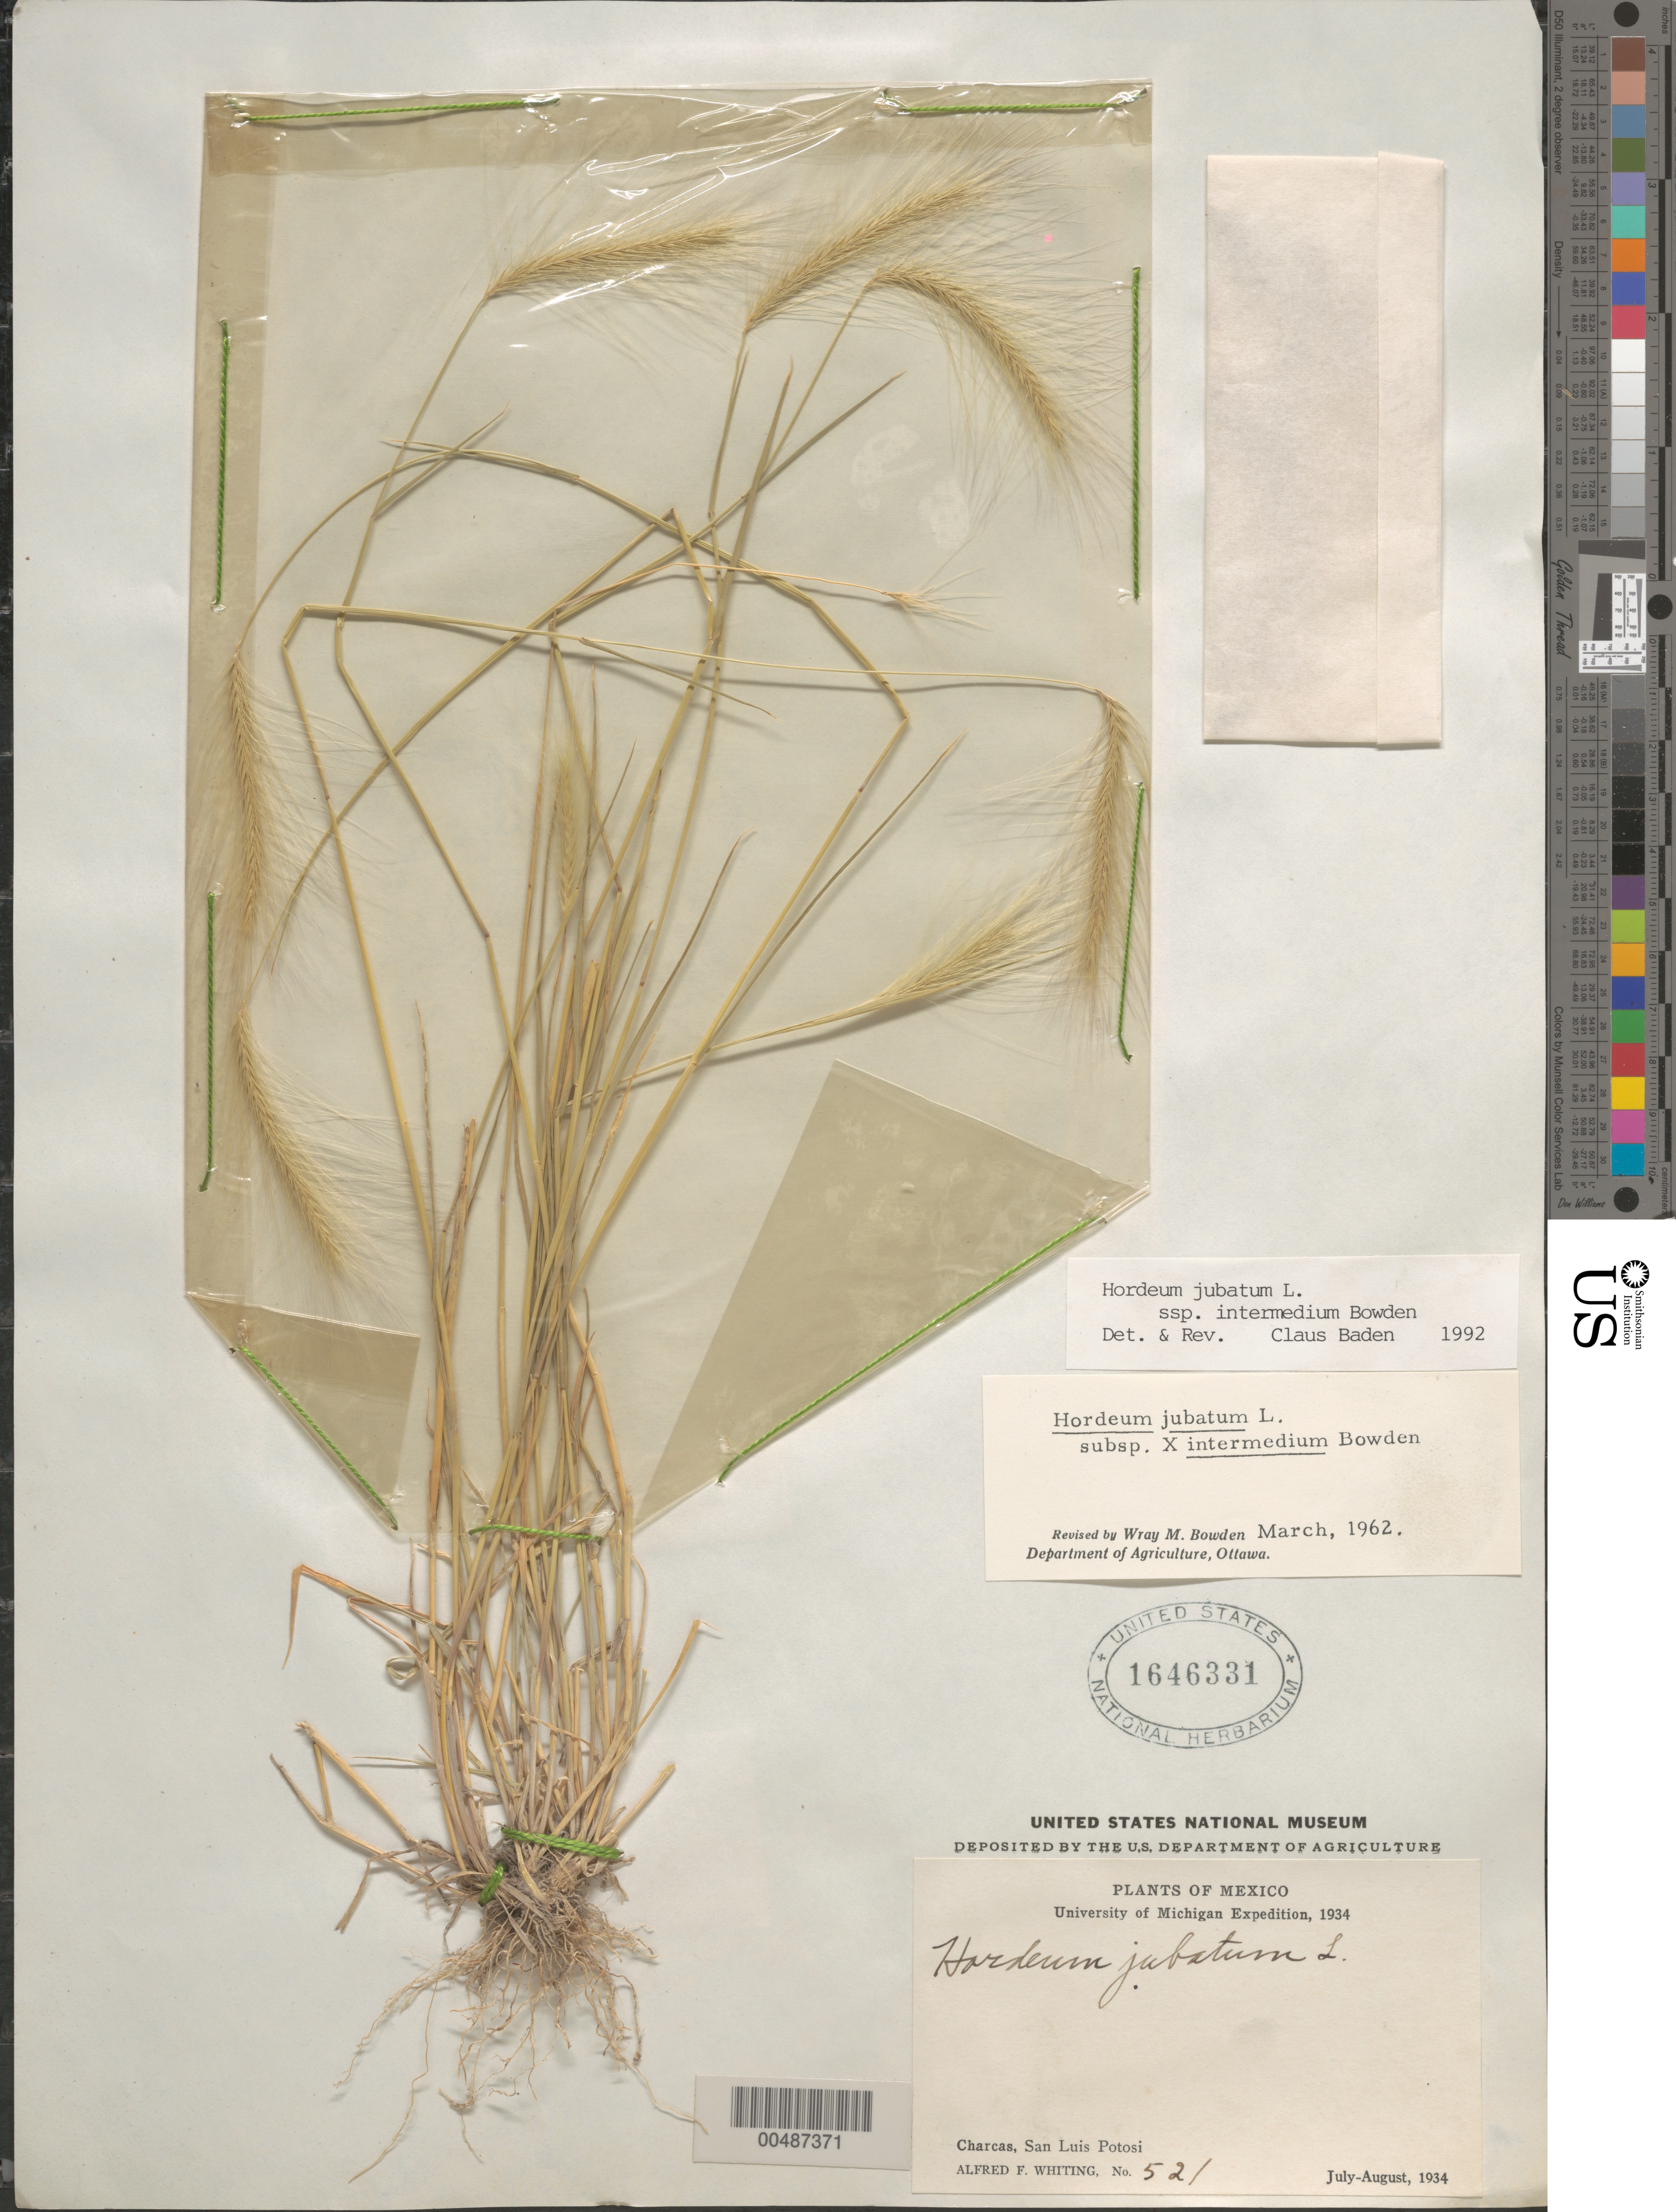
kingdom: Plantae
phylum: Tracheophyta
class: Liliopsida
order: Poales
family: Poaceae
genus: Hordeum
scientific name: Hordeum jubatum subsp. intermedium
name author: Bowden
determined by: Bowden, W. M.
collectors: A. F. Whiting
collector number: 521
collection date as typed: Jul 1934 to Aug 1934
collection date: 1934-07/1934-08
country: Mexico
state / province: San Luis Potosi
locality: Charcas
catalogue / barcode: US 1646331